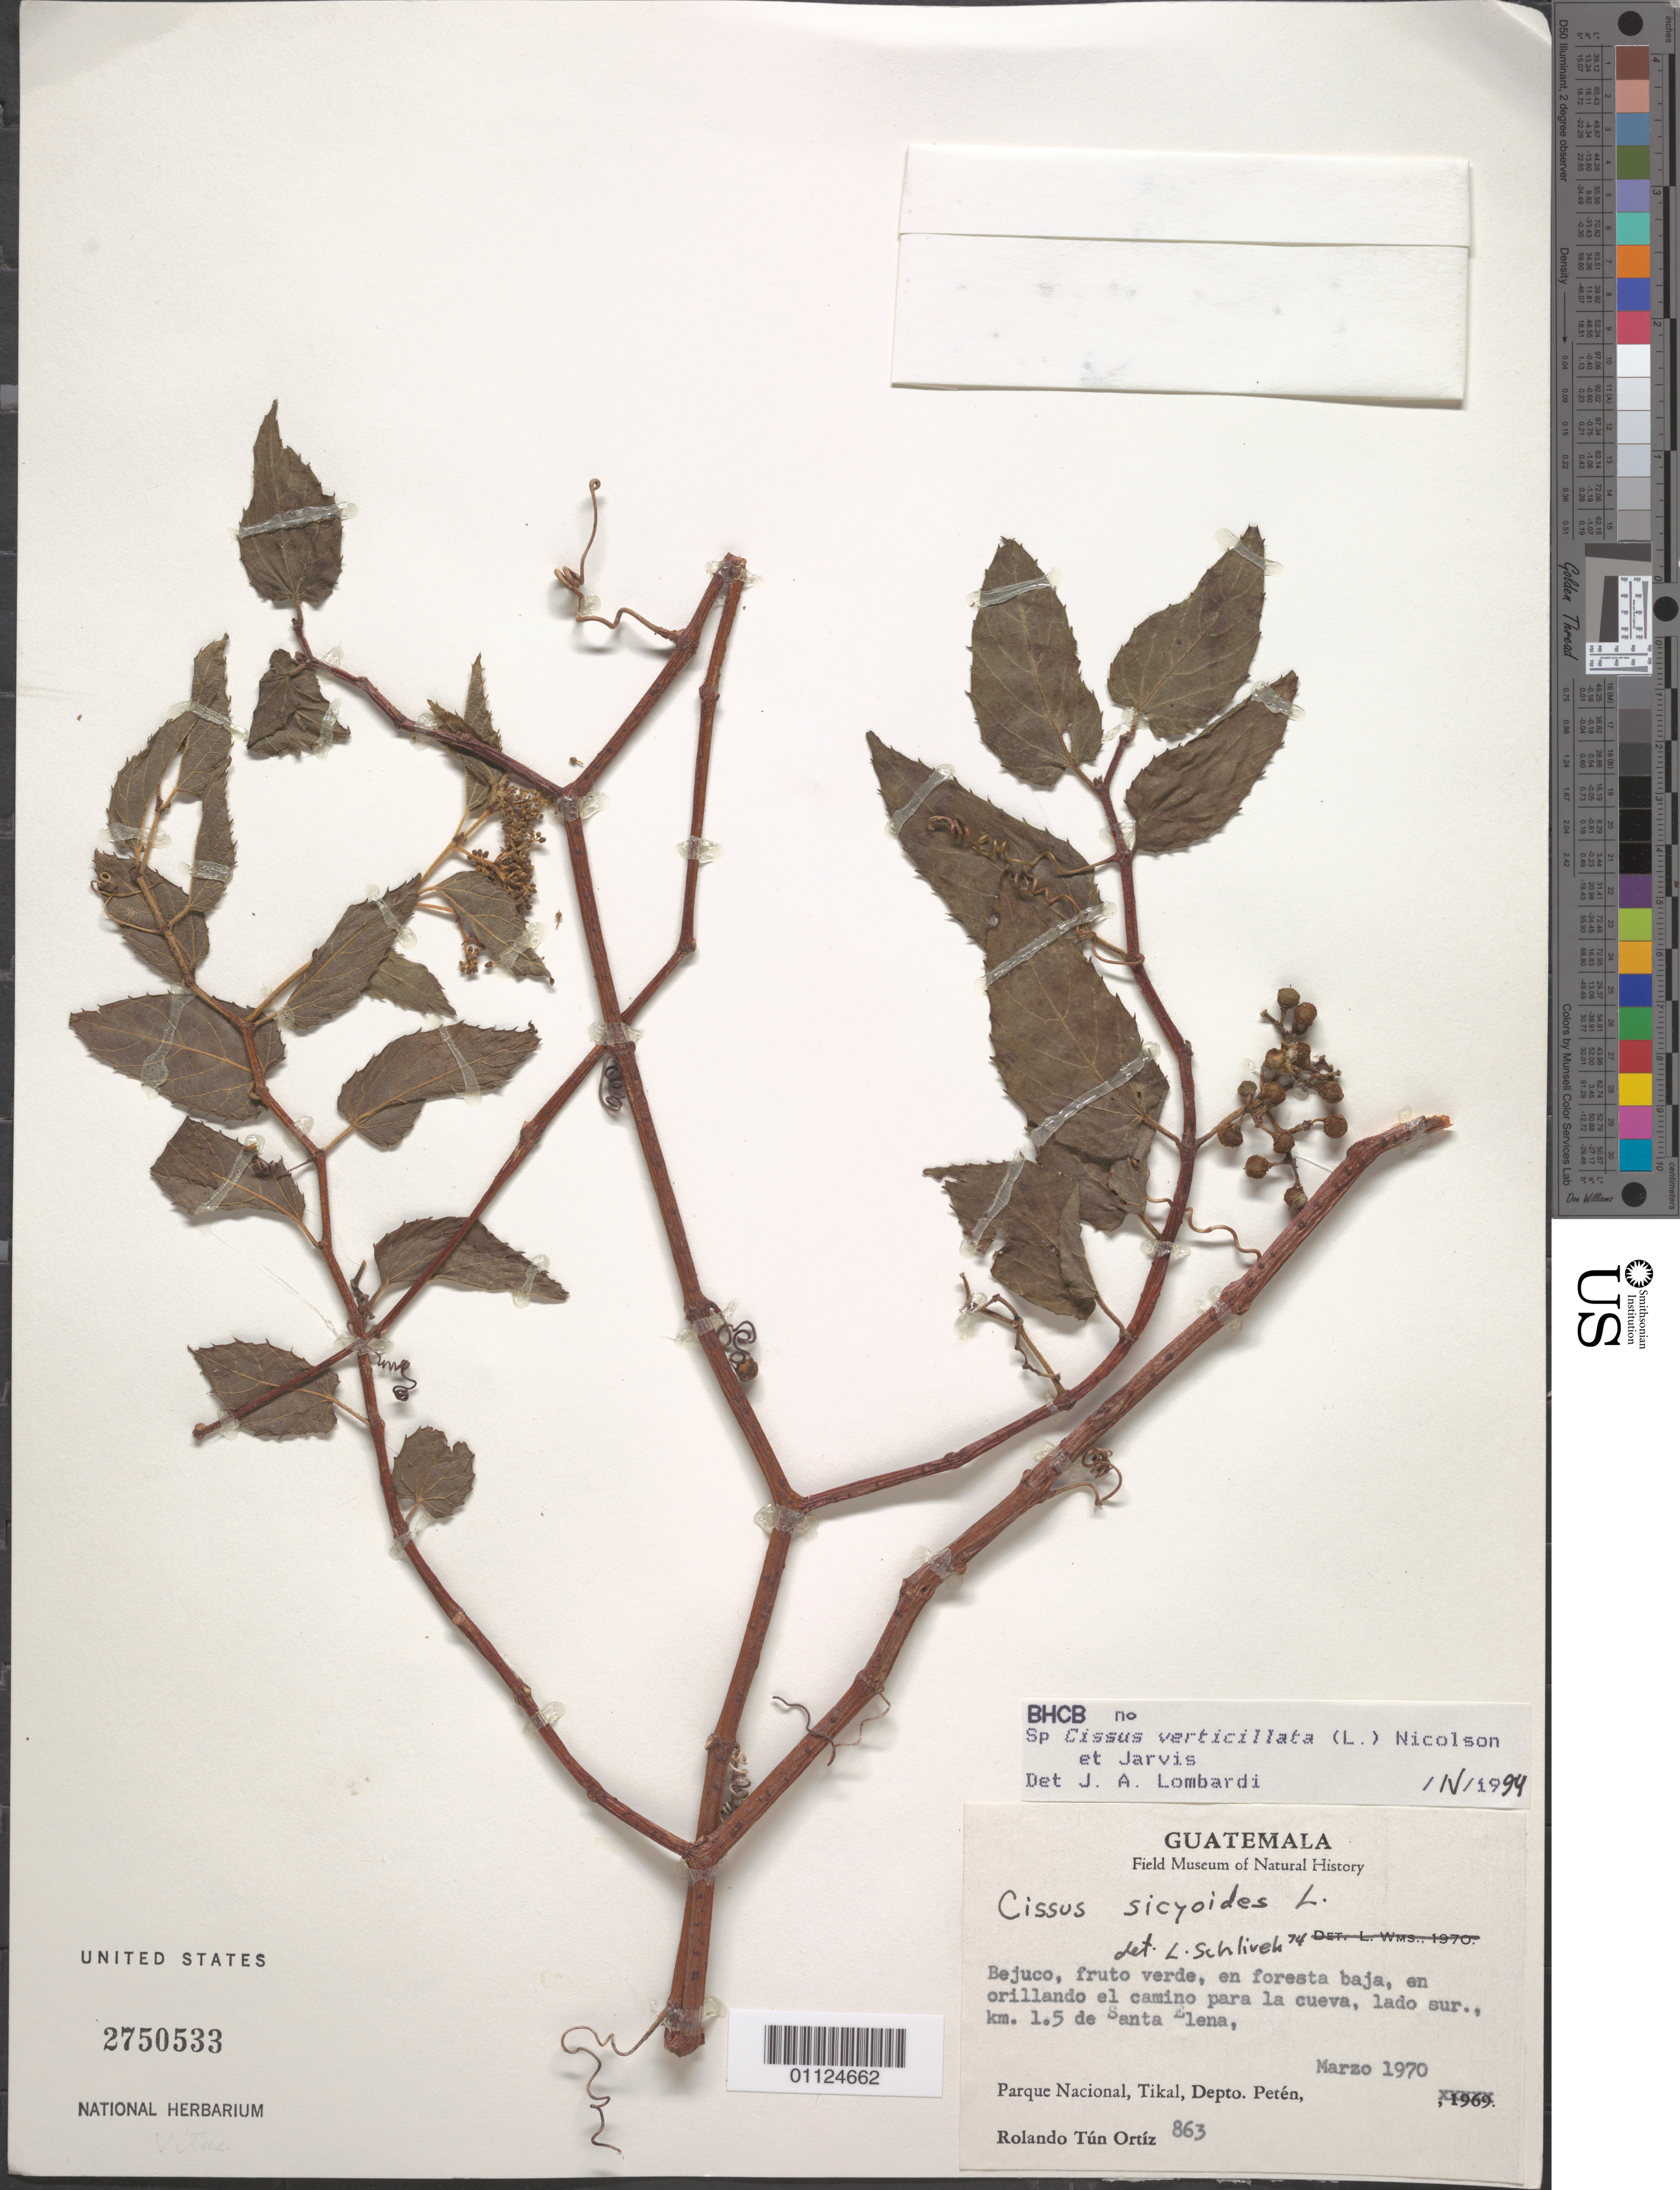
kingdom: Plantae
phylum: Tracheophyta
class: Magnoliopsida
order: Vitales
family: Vitaceae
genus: Cissus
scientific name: Cissus verticillata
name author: (L.) Nicolson & C.E. Jarvis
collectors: R. Tún Ortiz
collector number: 863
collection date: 1970-03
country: Guatemala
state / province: El Petén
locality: Parque Nacional, Tikal.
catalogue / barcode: US 2750533